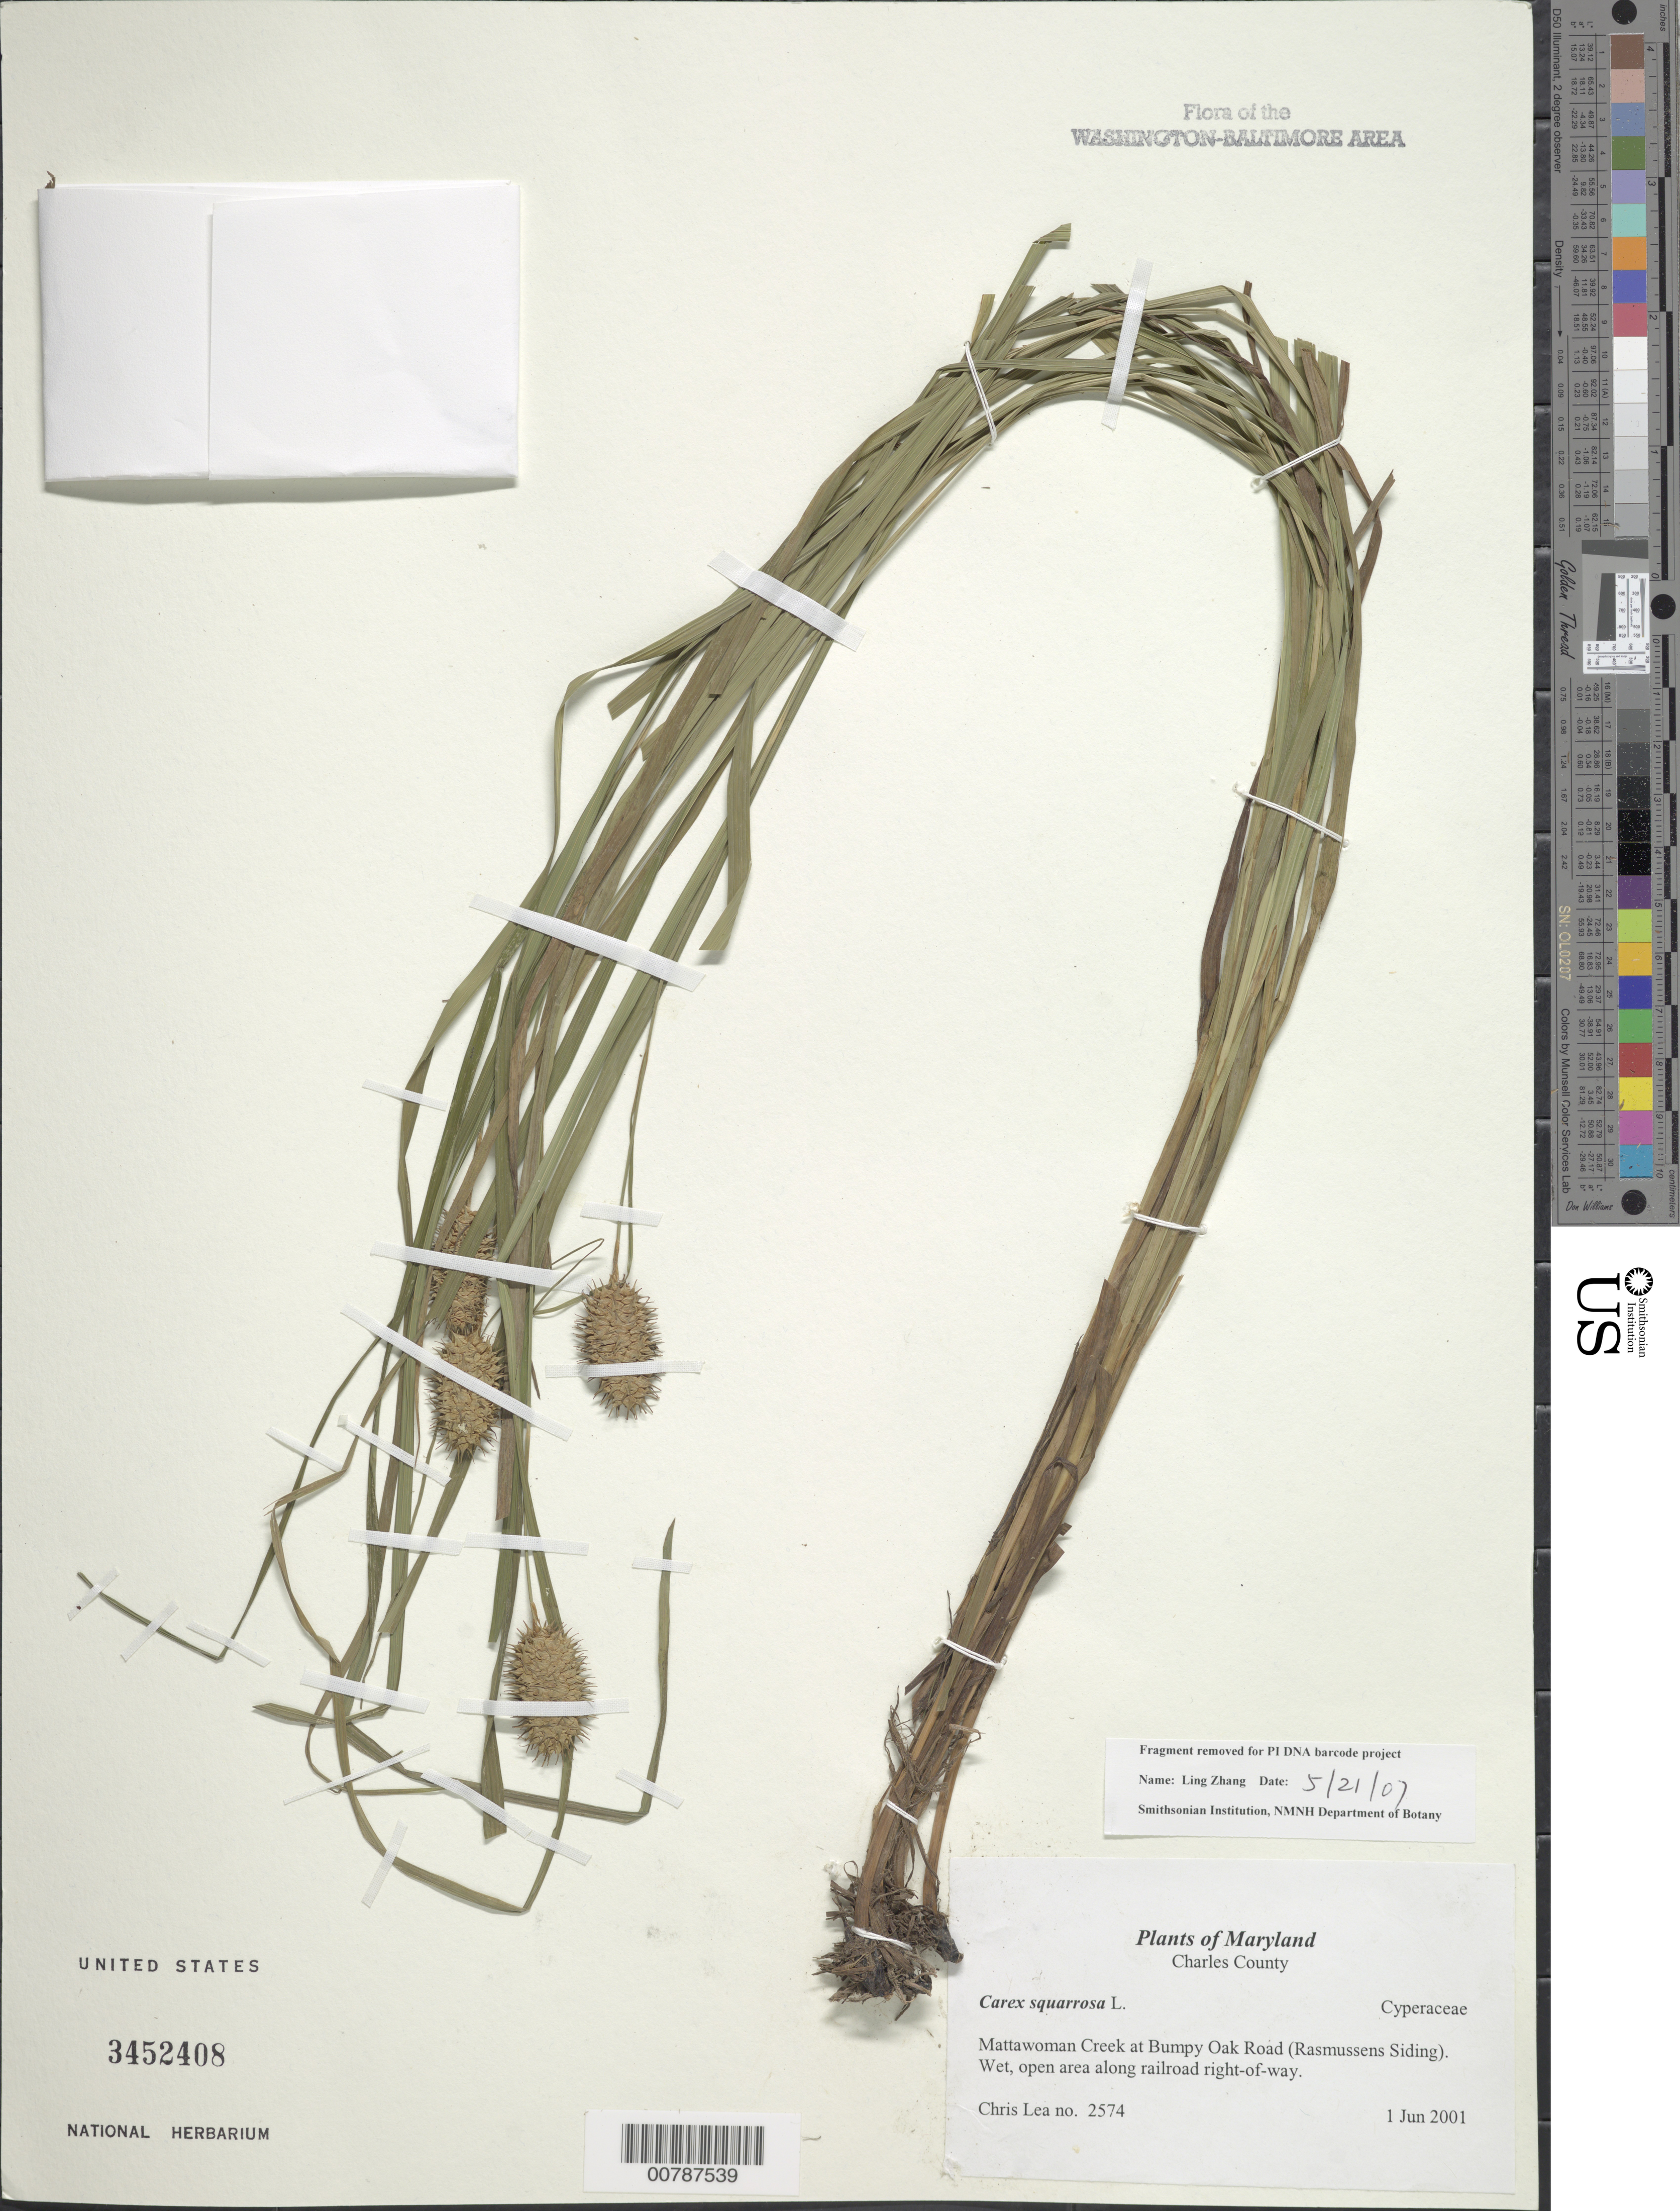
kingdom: Plantae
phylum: Tracheophyta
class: Liliopsida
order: Poales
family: Cyperaceae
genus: Carex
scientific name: Carex squarrosa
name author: L.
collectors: C. Lea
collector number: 2574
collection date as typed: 01 Jun 2001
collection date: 2001-06-01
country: United States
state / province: Maryland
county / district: Charles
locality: Mattawoman Creek at Bumpy Oak Road (Rasmussens Siding).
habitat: Wet, open area along railroad right-of-way.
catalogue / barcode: US 3452408